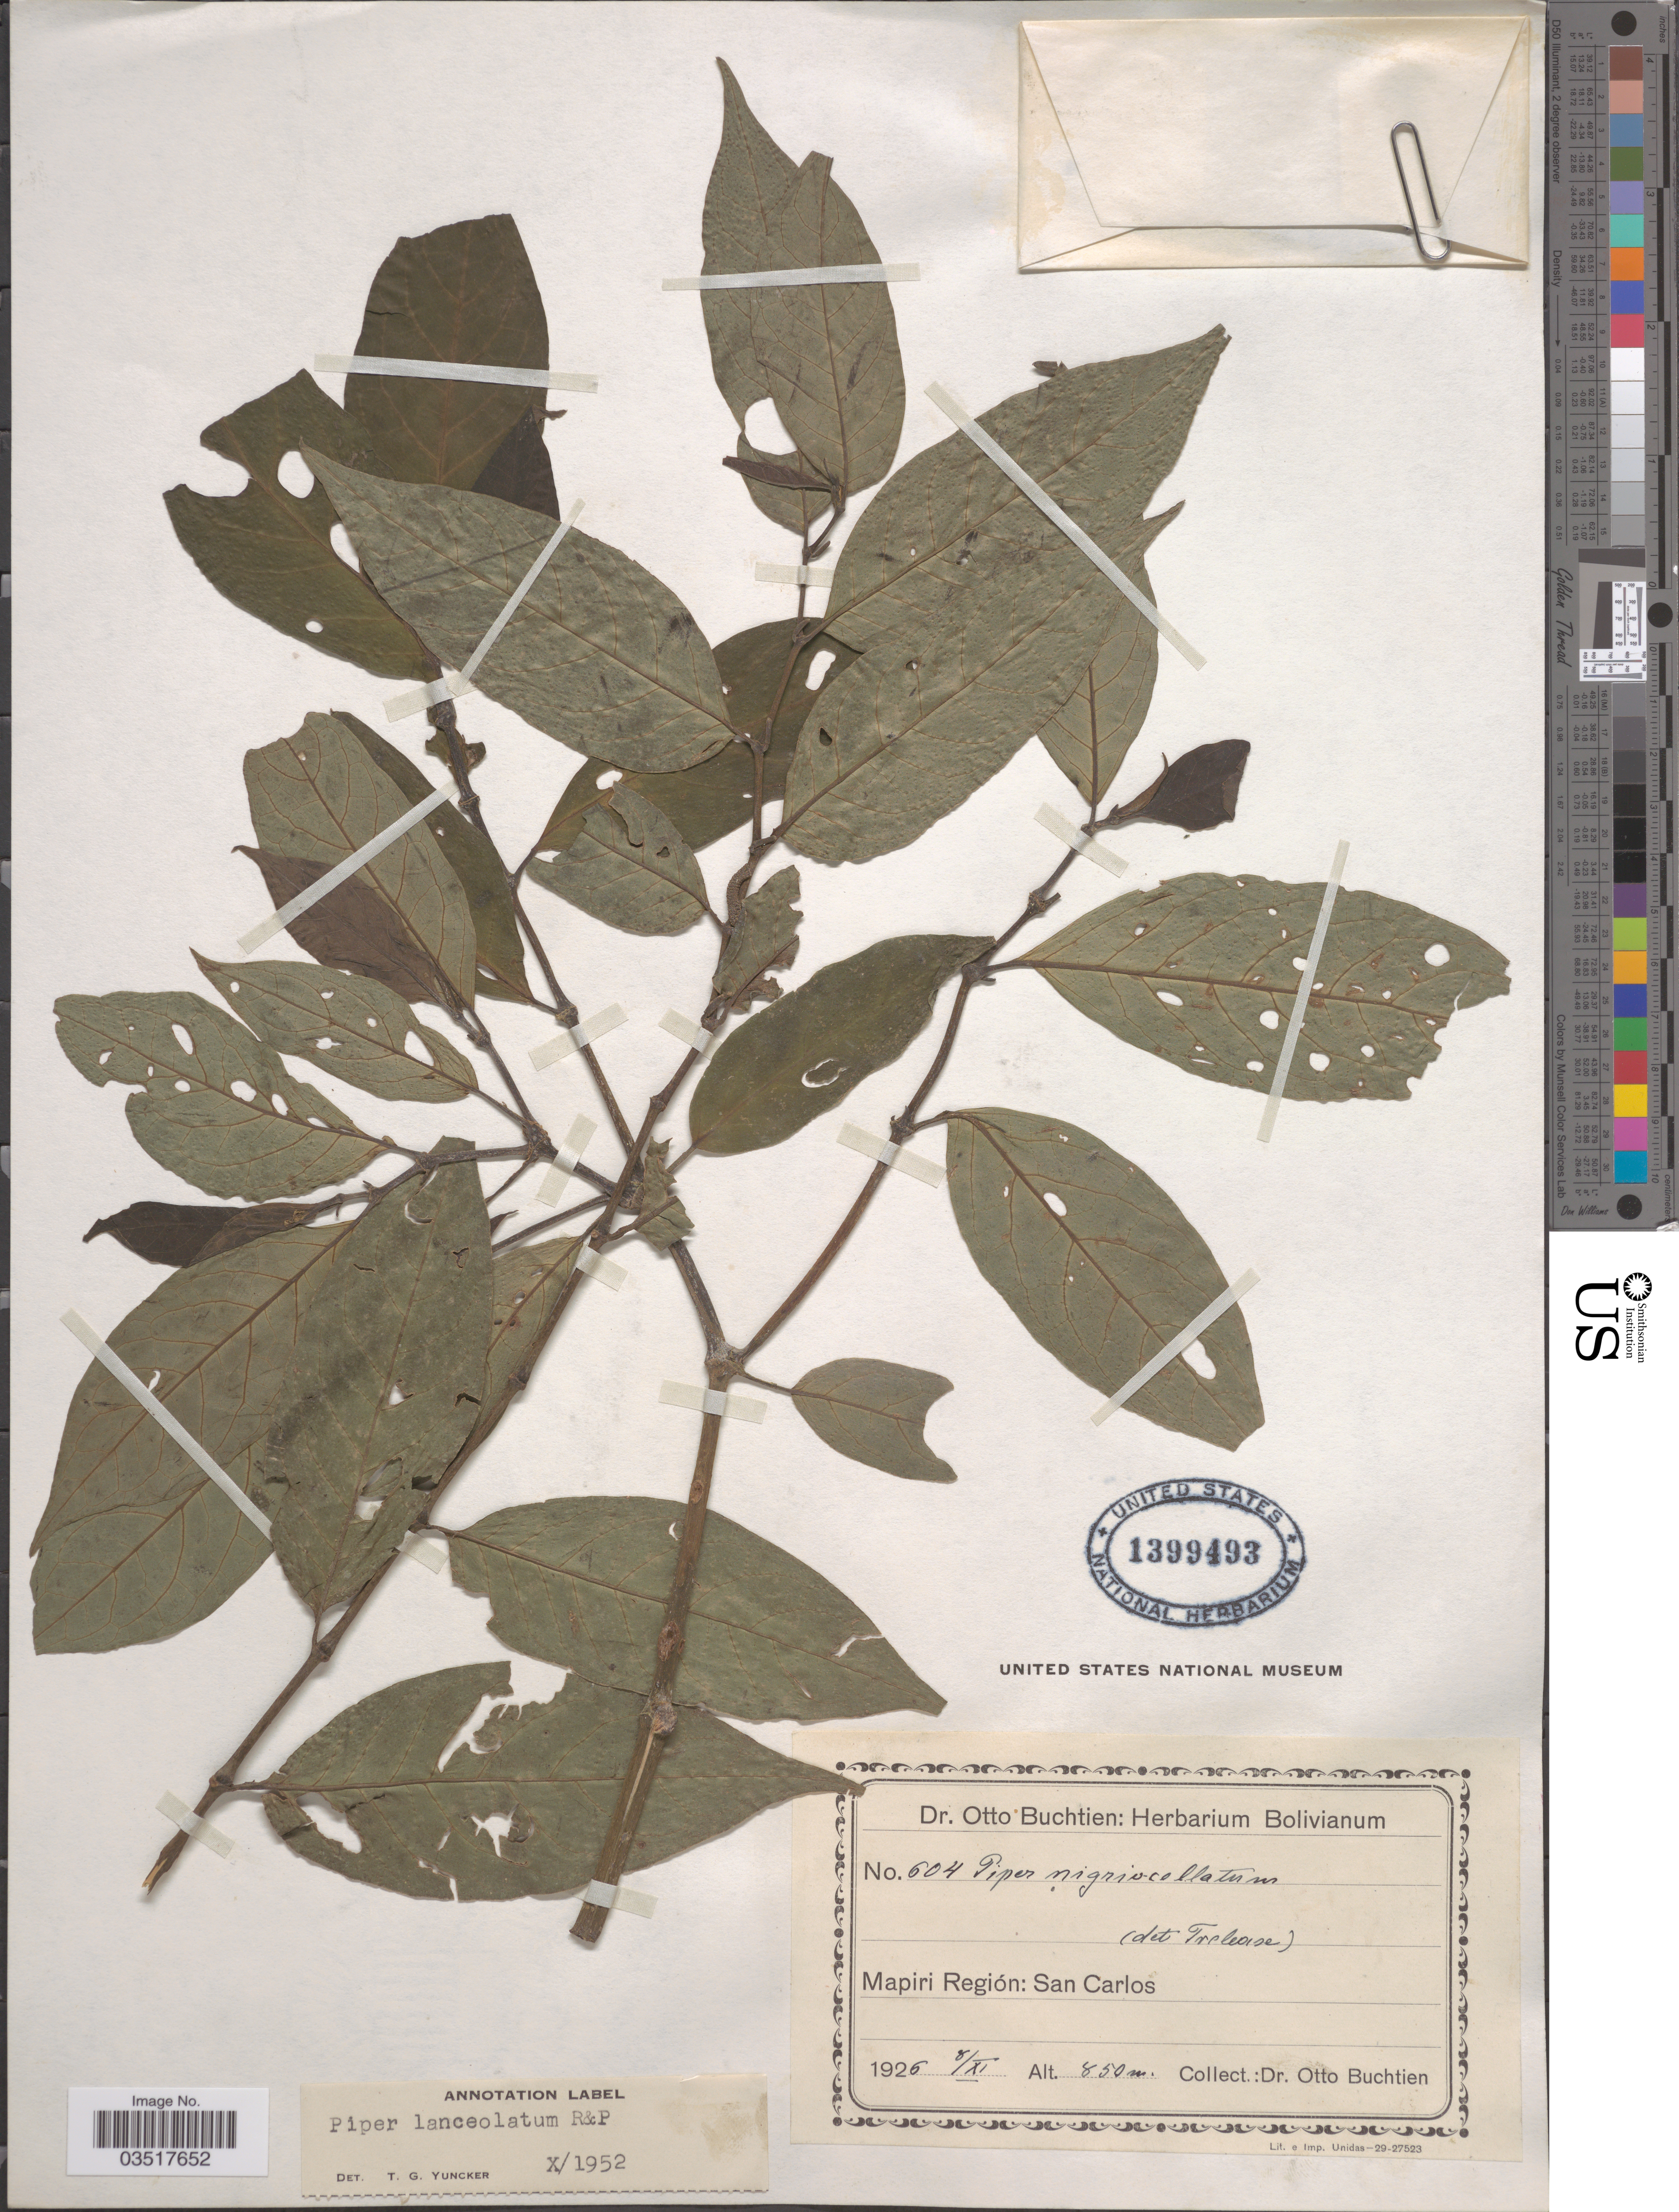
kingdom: Plantae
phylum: Tracheophyta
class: Magnoliopsida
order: Piperales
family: Piperaceae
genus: Piper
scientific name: Piper lanceolatum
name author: Ruiz & Pav.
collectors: O. Buchtien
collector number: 604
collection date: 1926-11-08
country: Bolivia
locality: Mapiri Región: San Carlos.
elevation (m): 850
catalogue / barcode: US 1399493